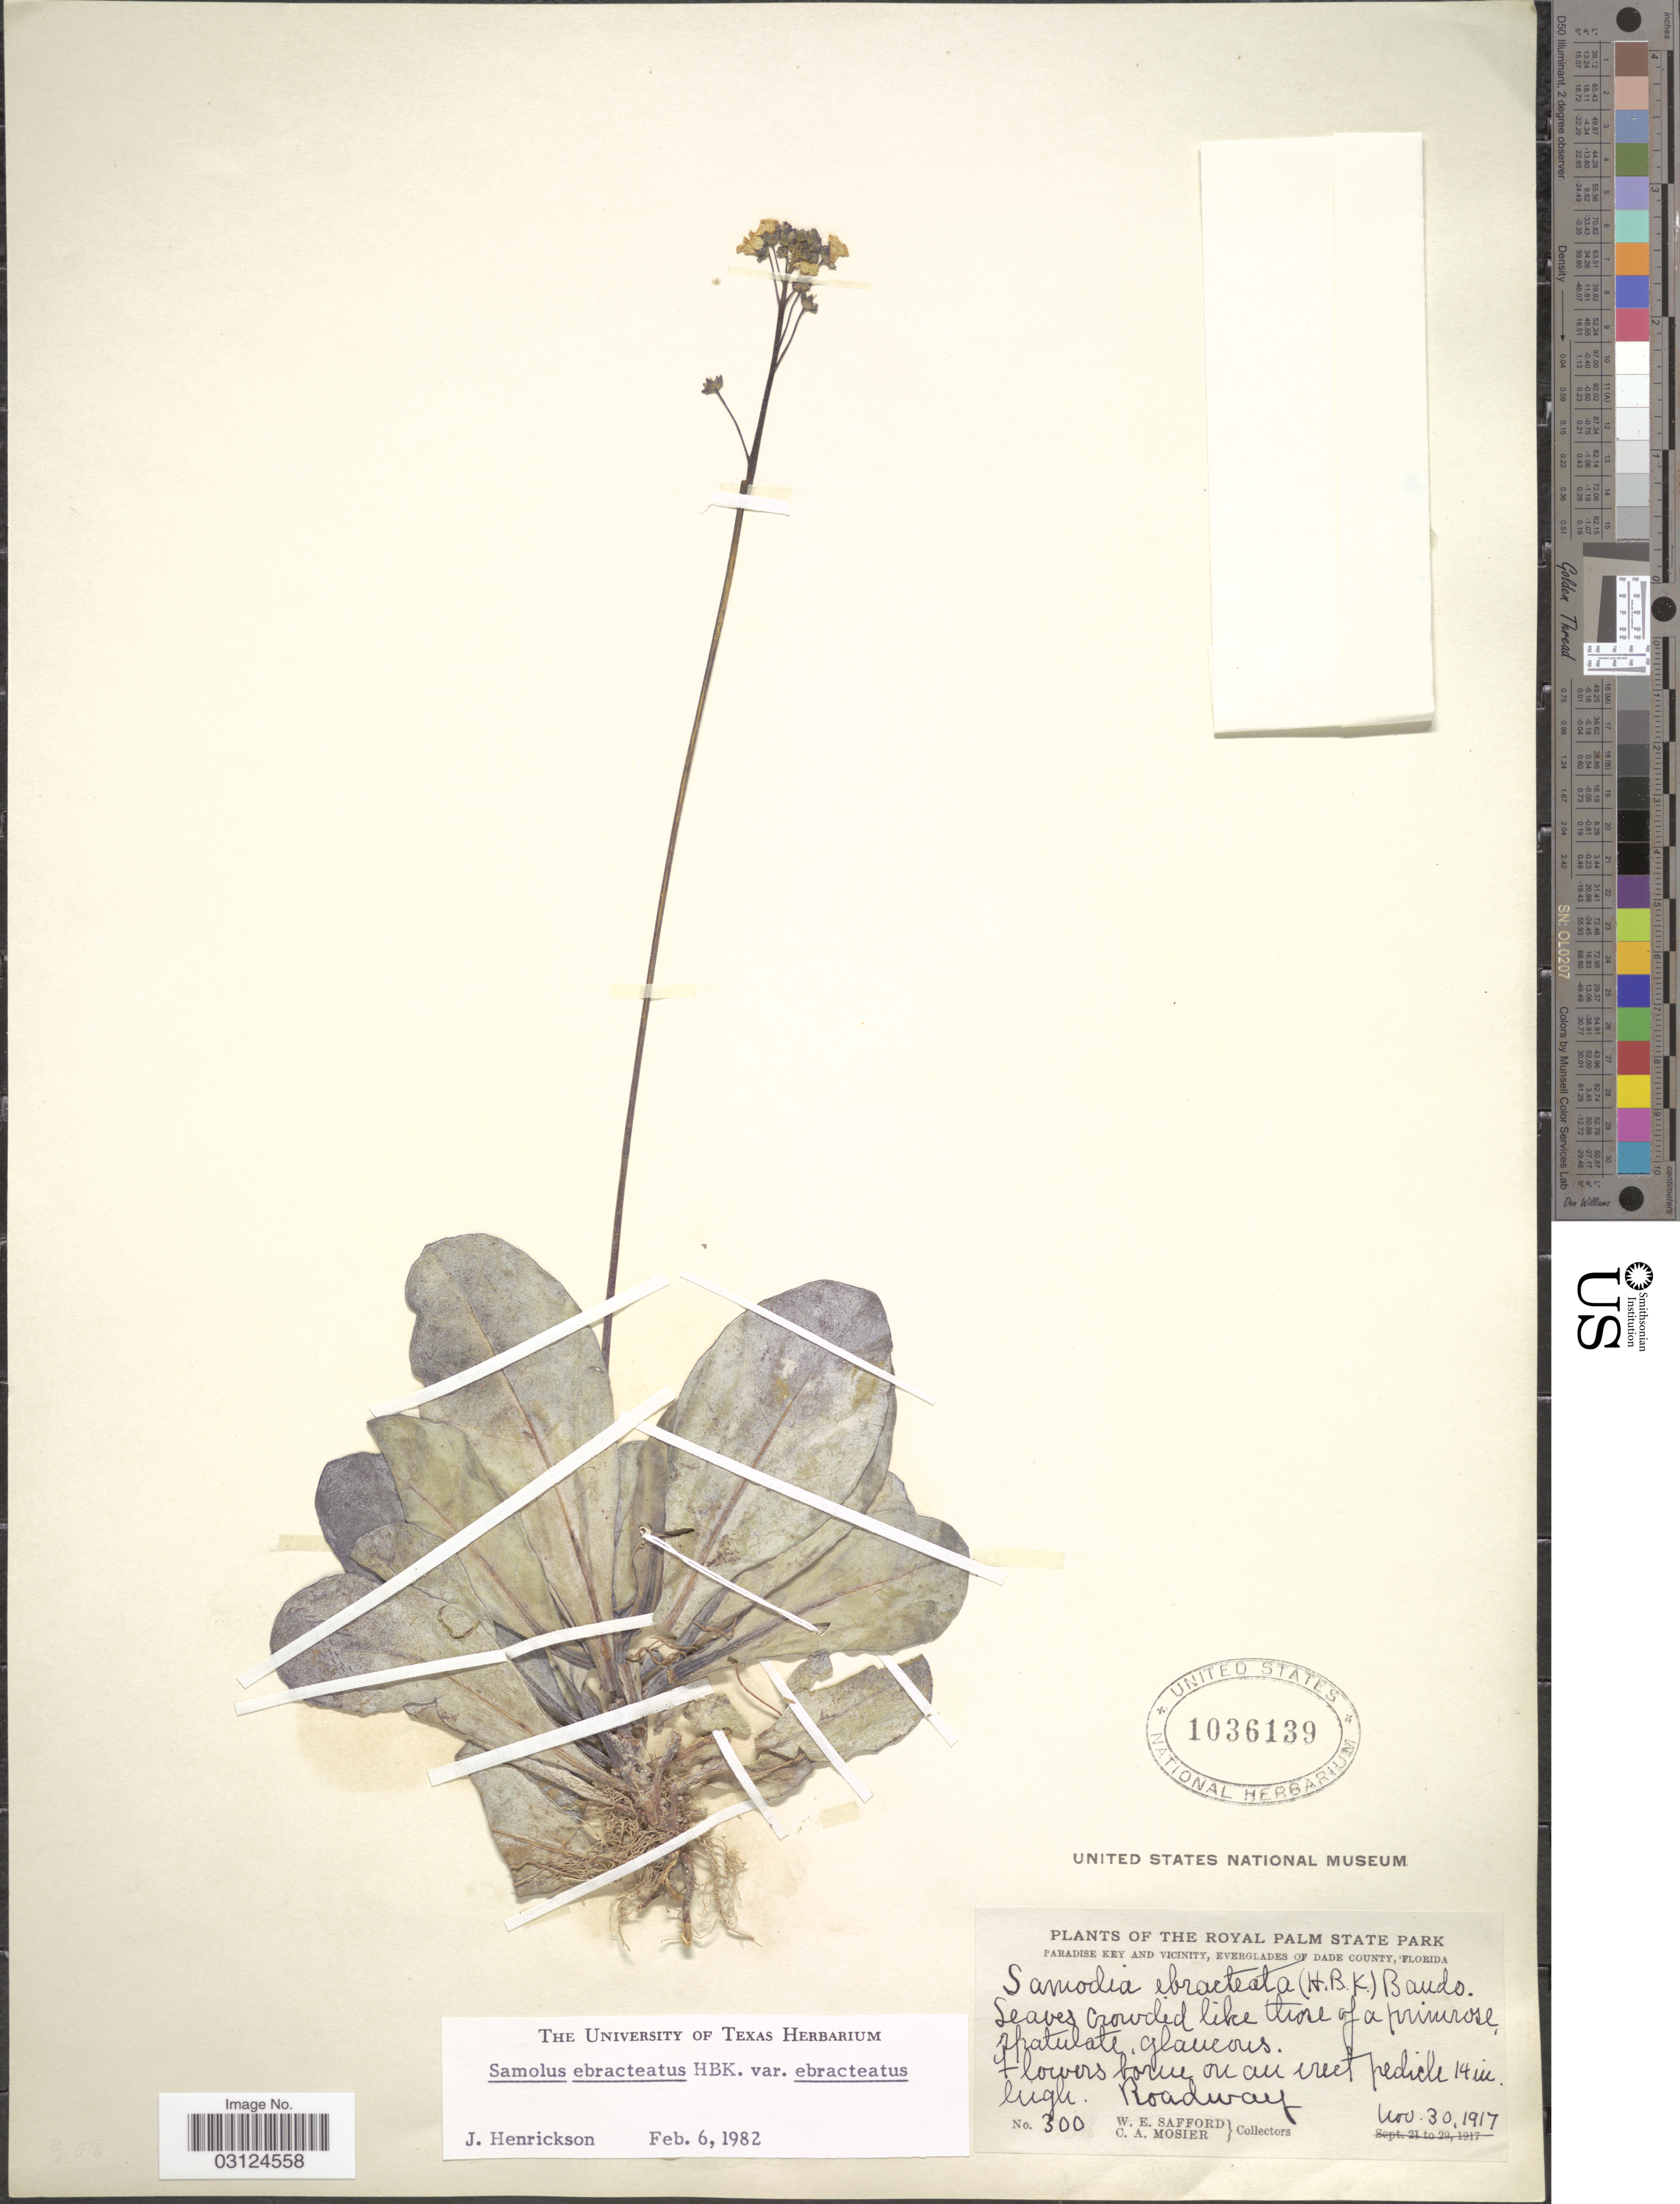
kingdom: Plantae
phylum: Tracheophyta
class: Magnoliopsida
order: Ericales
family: Primulaceae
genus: Samolus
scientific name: Samolus ebracteatus subsp. ebracteatus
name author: Kunth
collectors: W. E. Safford & C. A. Mosier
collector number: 300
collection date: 1917-11-30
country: United States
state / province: Florida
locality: The Royal Palm State Park, Paradise Key and Vicinity, Everglades of Dade County, Florida, Roadway.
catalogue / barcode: US 1036139